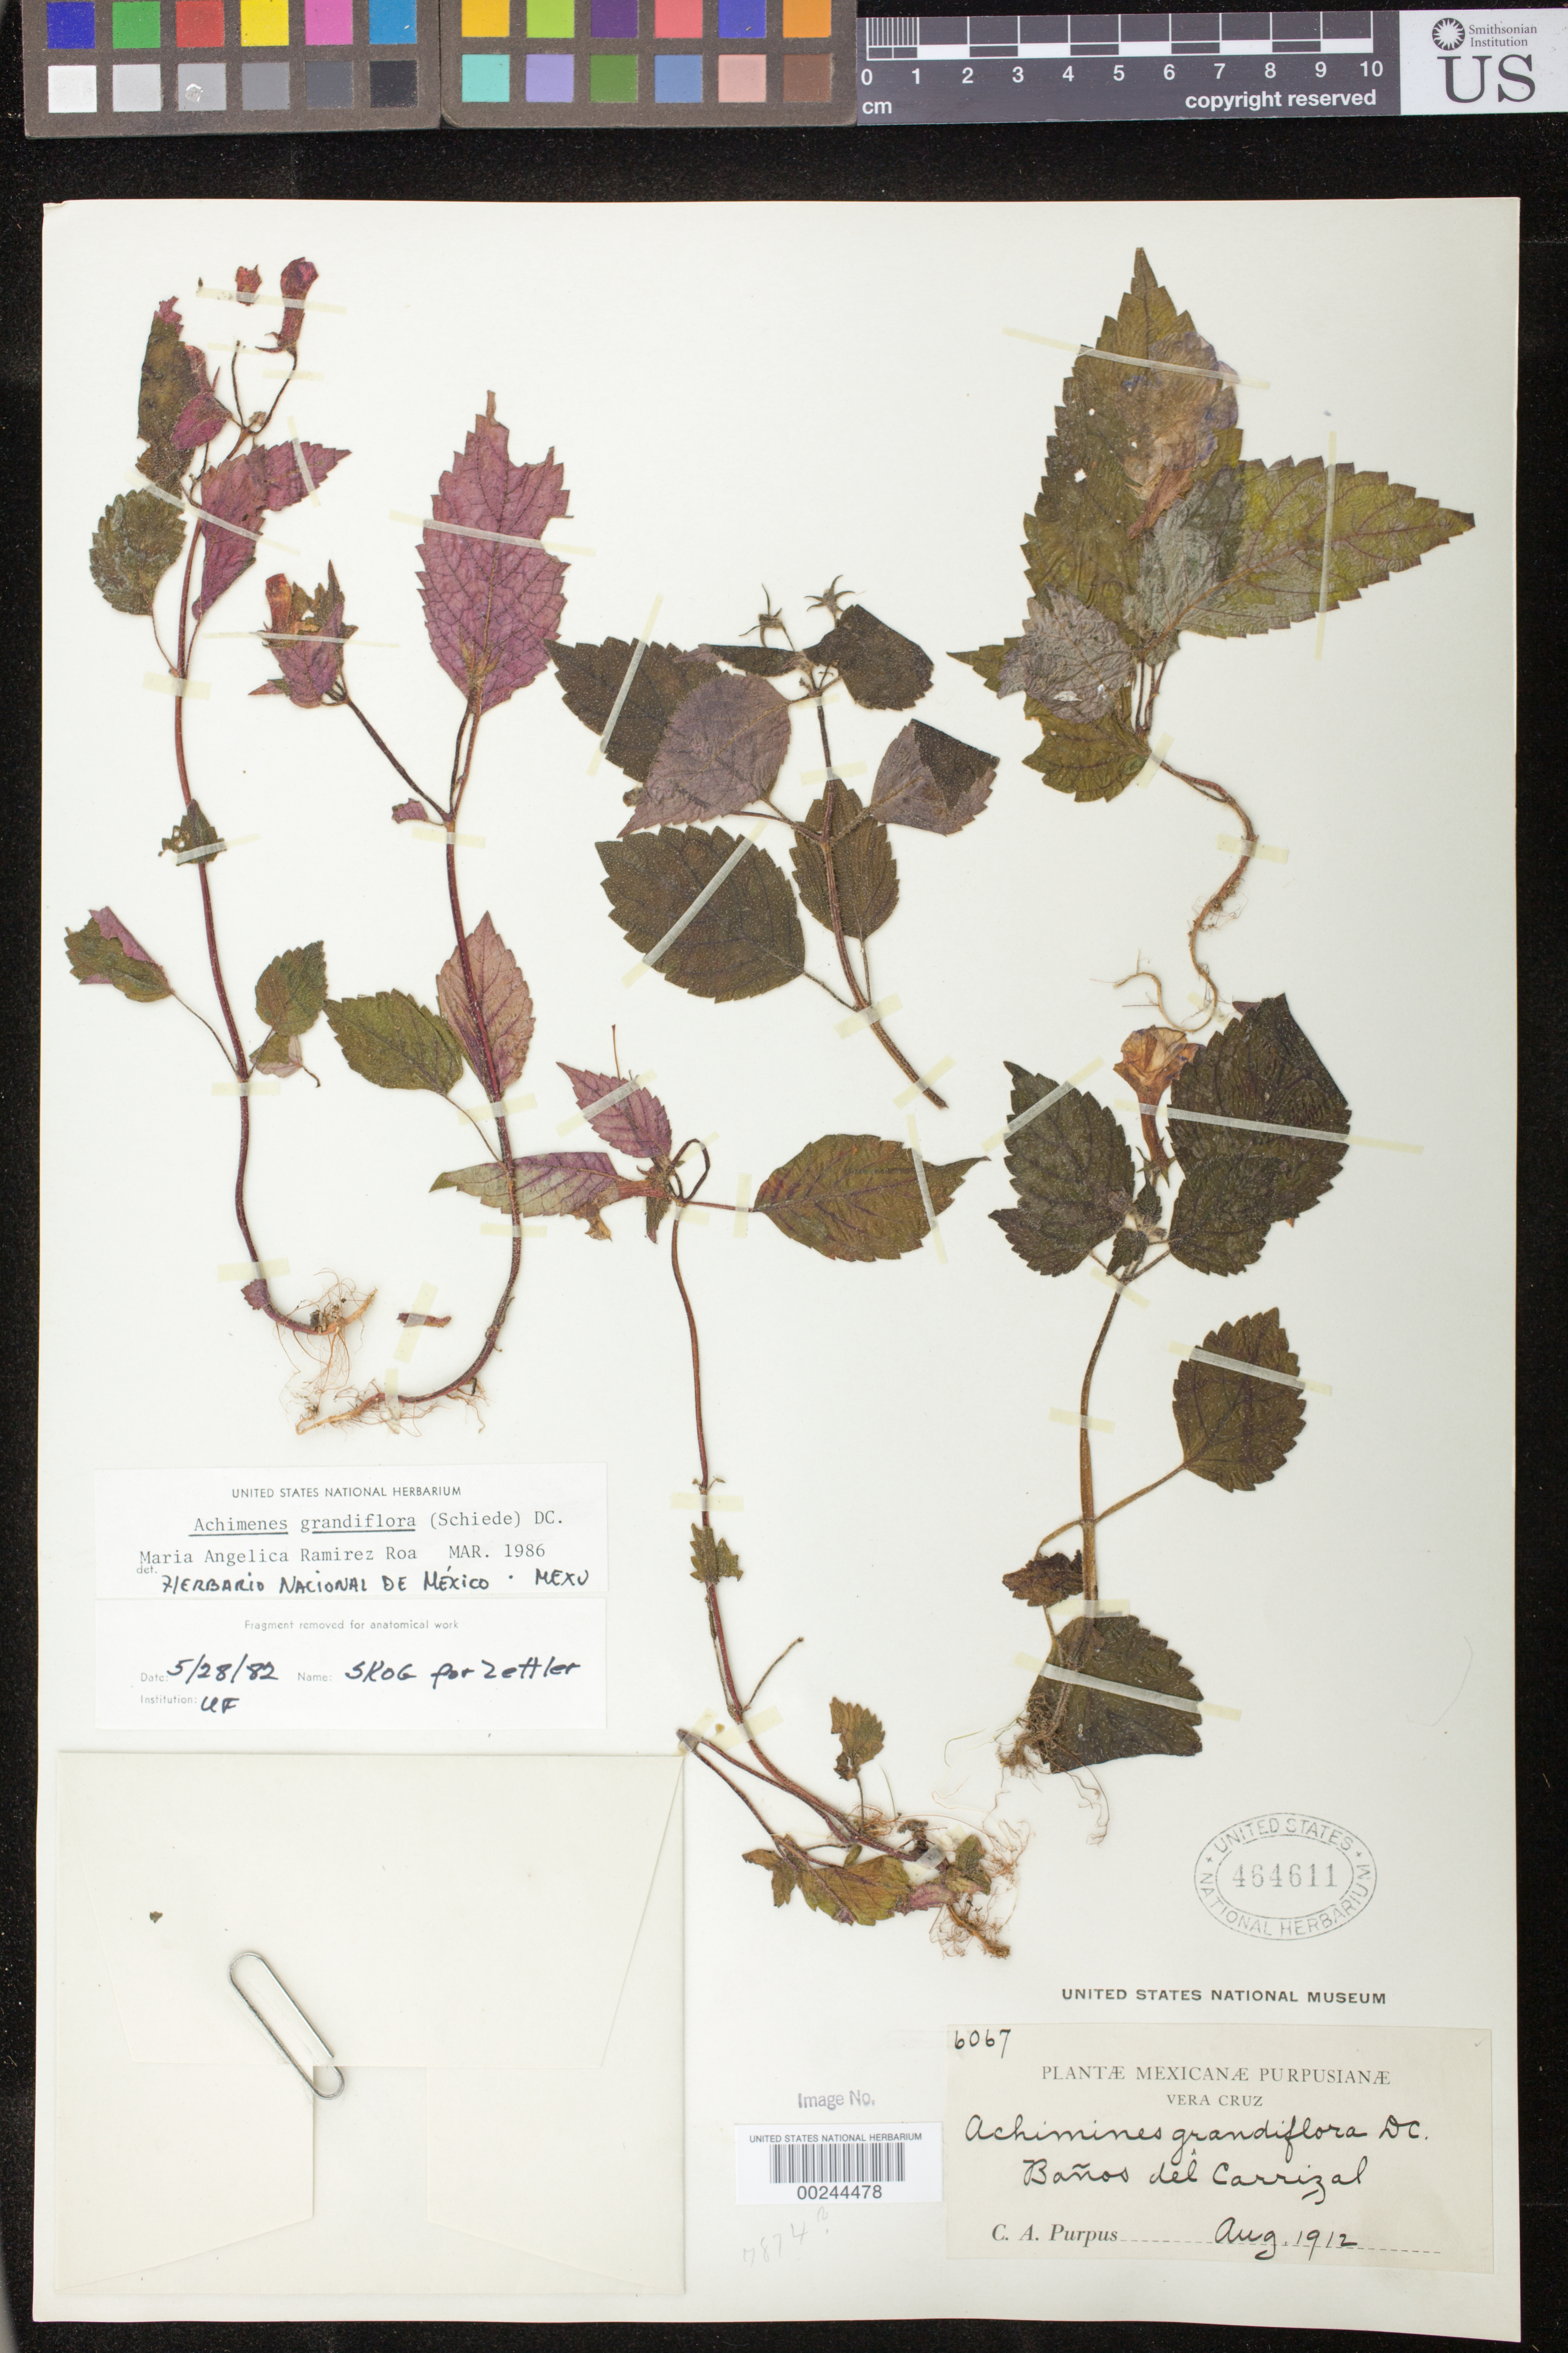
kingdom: Plantae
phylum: Tracheophyta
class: Magnoliopsida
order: Lamiales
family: Gesneriaceae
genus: Achimenes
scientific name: Achimenes grandiflora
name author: (Schiede) DC.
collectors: C. A. Purpus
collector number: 6067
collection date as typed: Aug 1912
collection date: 1912-08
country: Mexico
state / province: Veracruz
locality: Banos del Carrizal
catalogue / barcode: US 464611